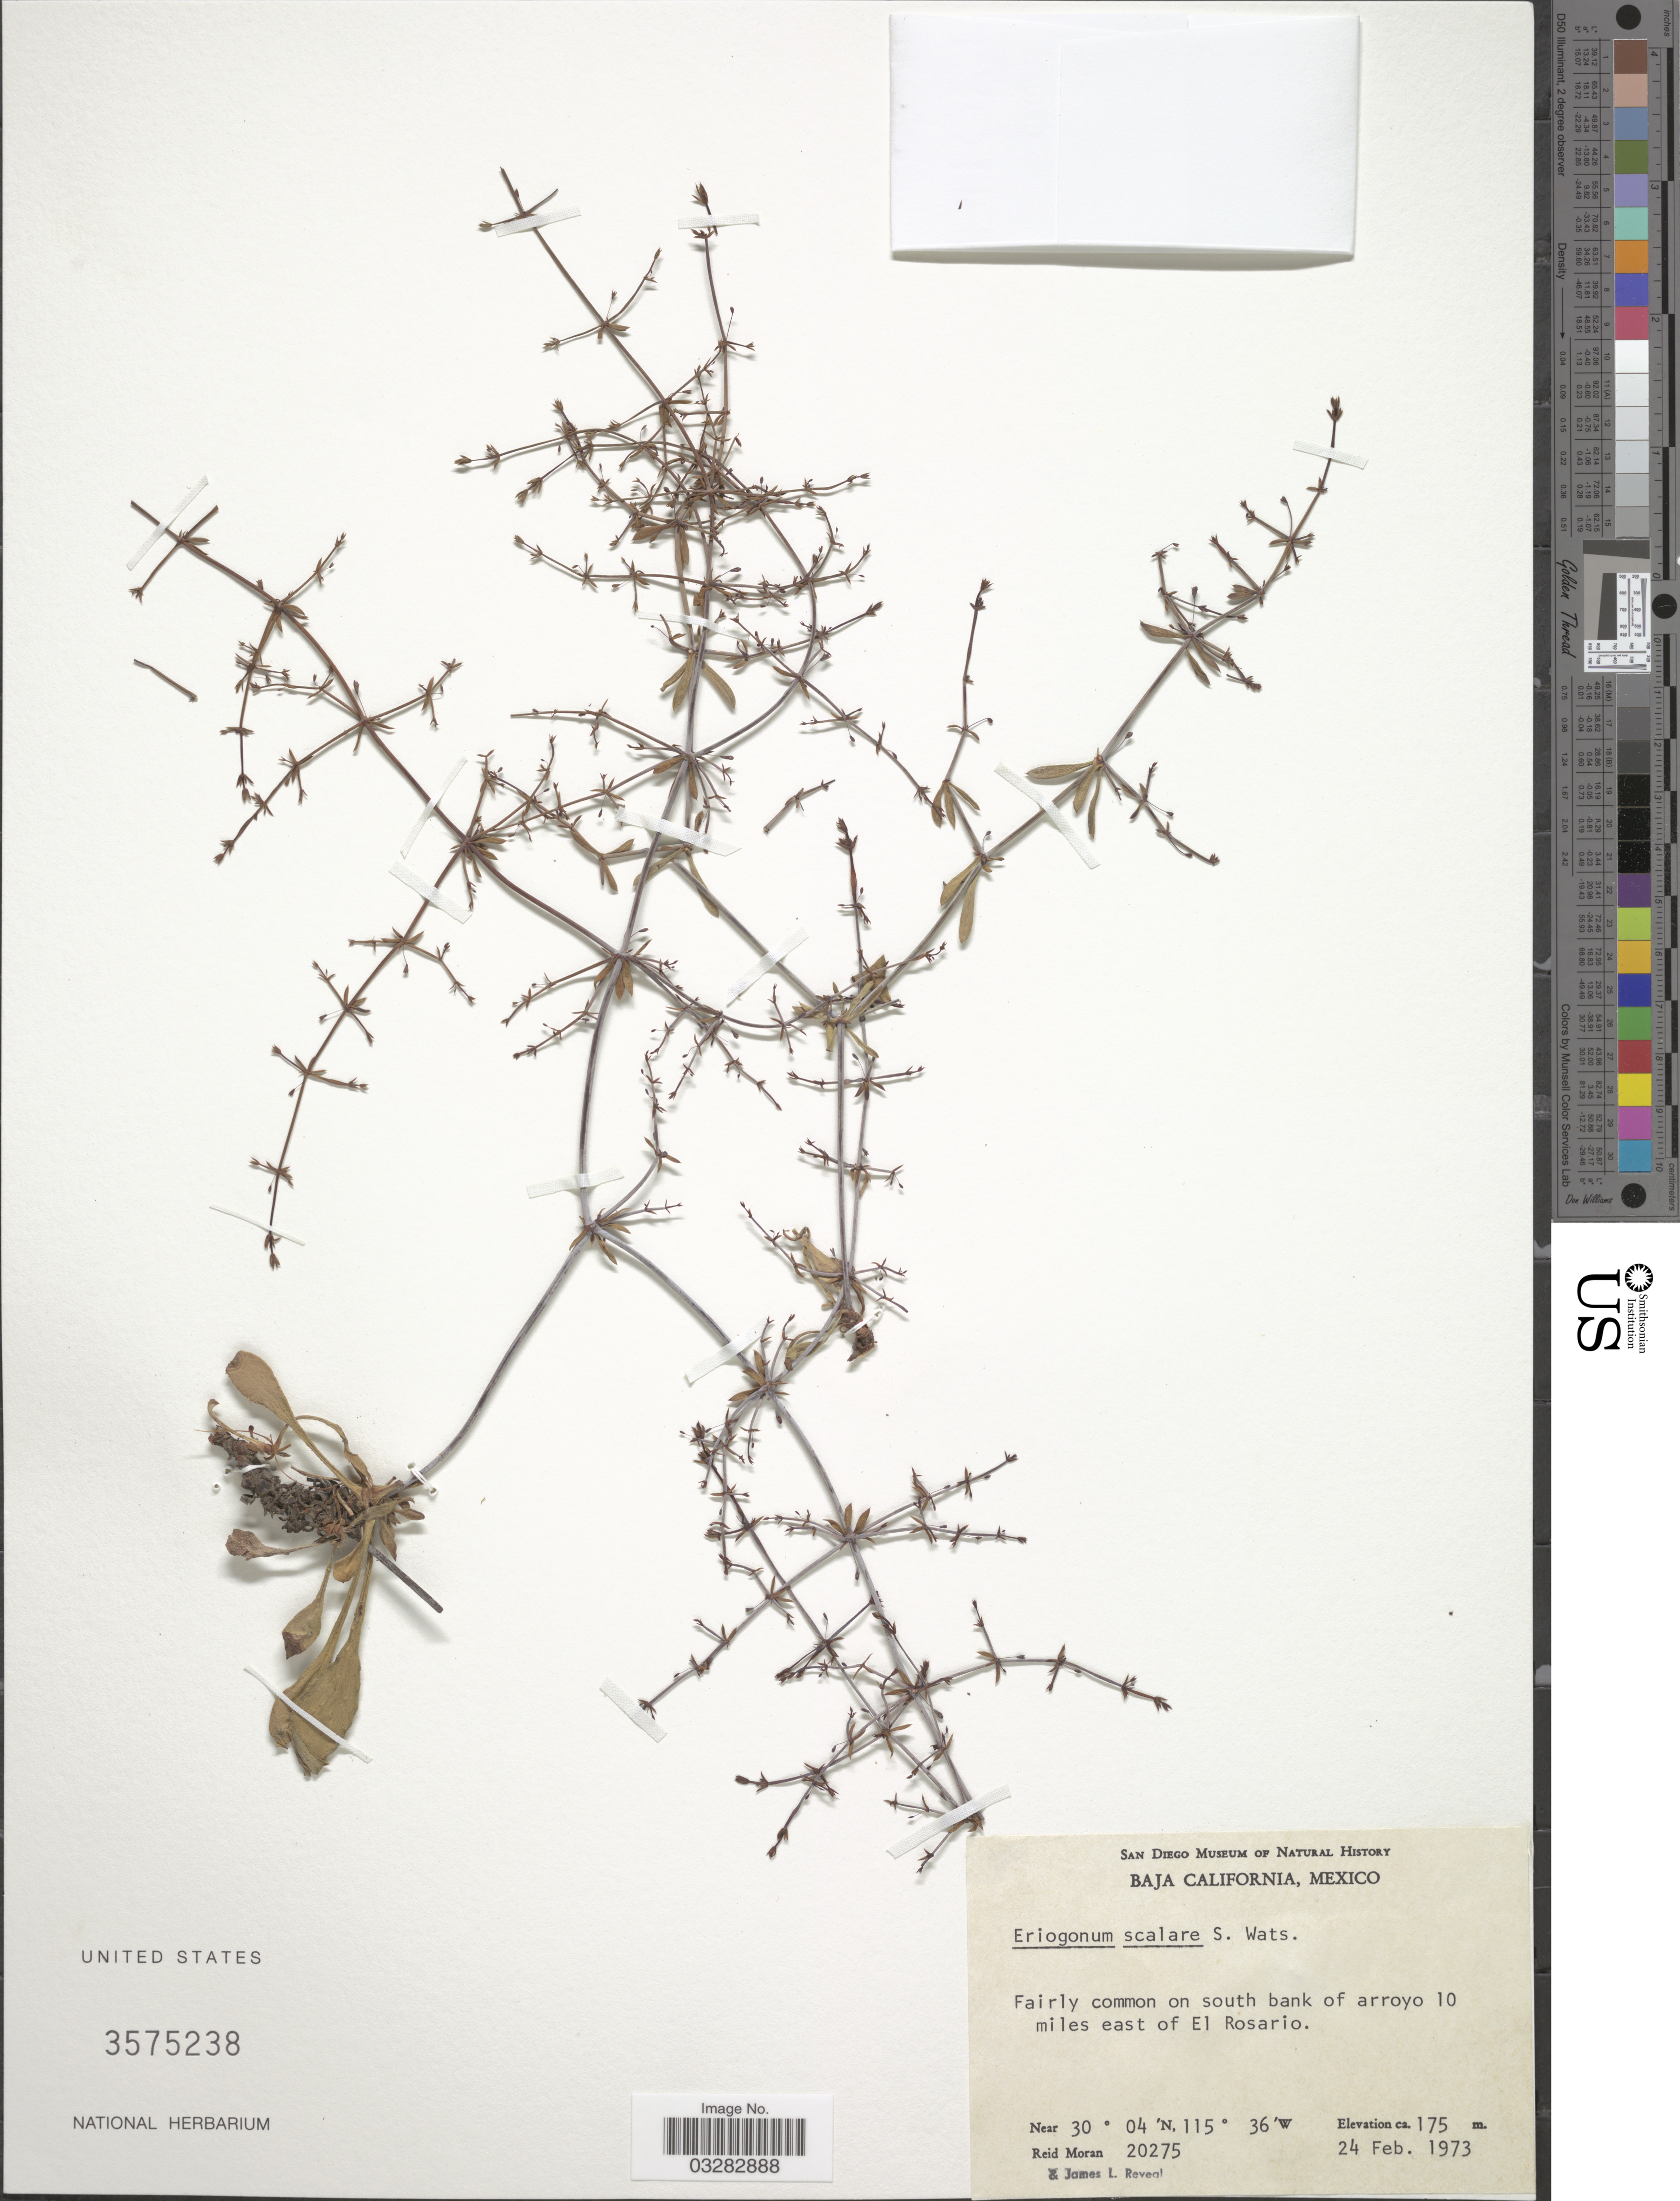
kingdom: Plantae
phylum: Tracheophyta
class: Magnoliopsida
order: Caryophyllales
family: Polygonaceae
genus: Eriogonum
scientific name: Eriogonum scalare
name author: S. Watson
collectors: R. V. Moran & J. L. Reveal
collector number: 20275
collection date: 1973-02-24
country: Mexico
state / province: Baja California Norte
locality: South bank of arroyo 10 miles east of El Rosario.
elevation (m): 175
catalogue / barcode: US 3575238